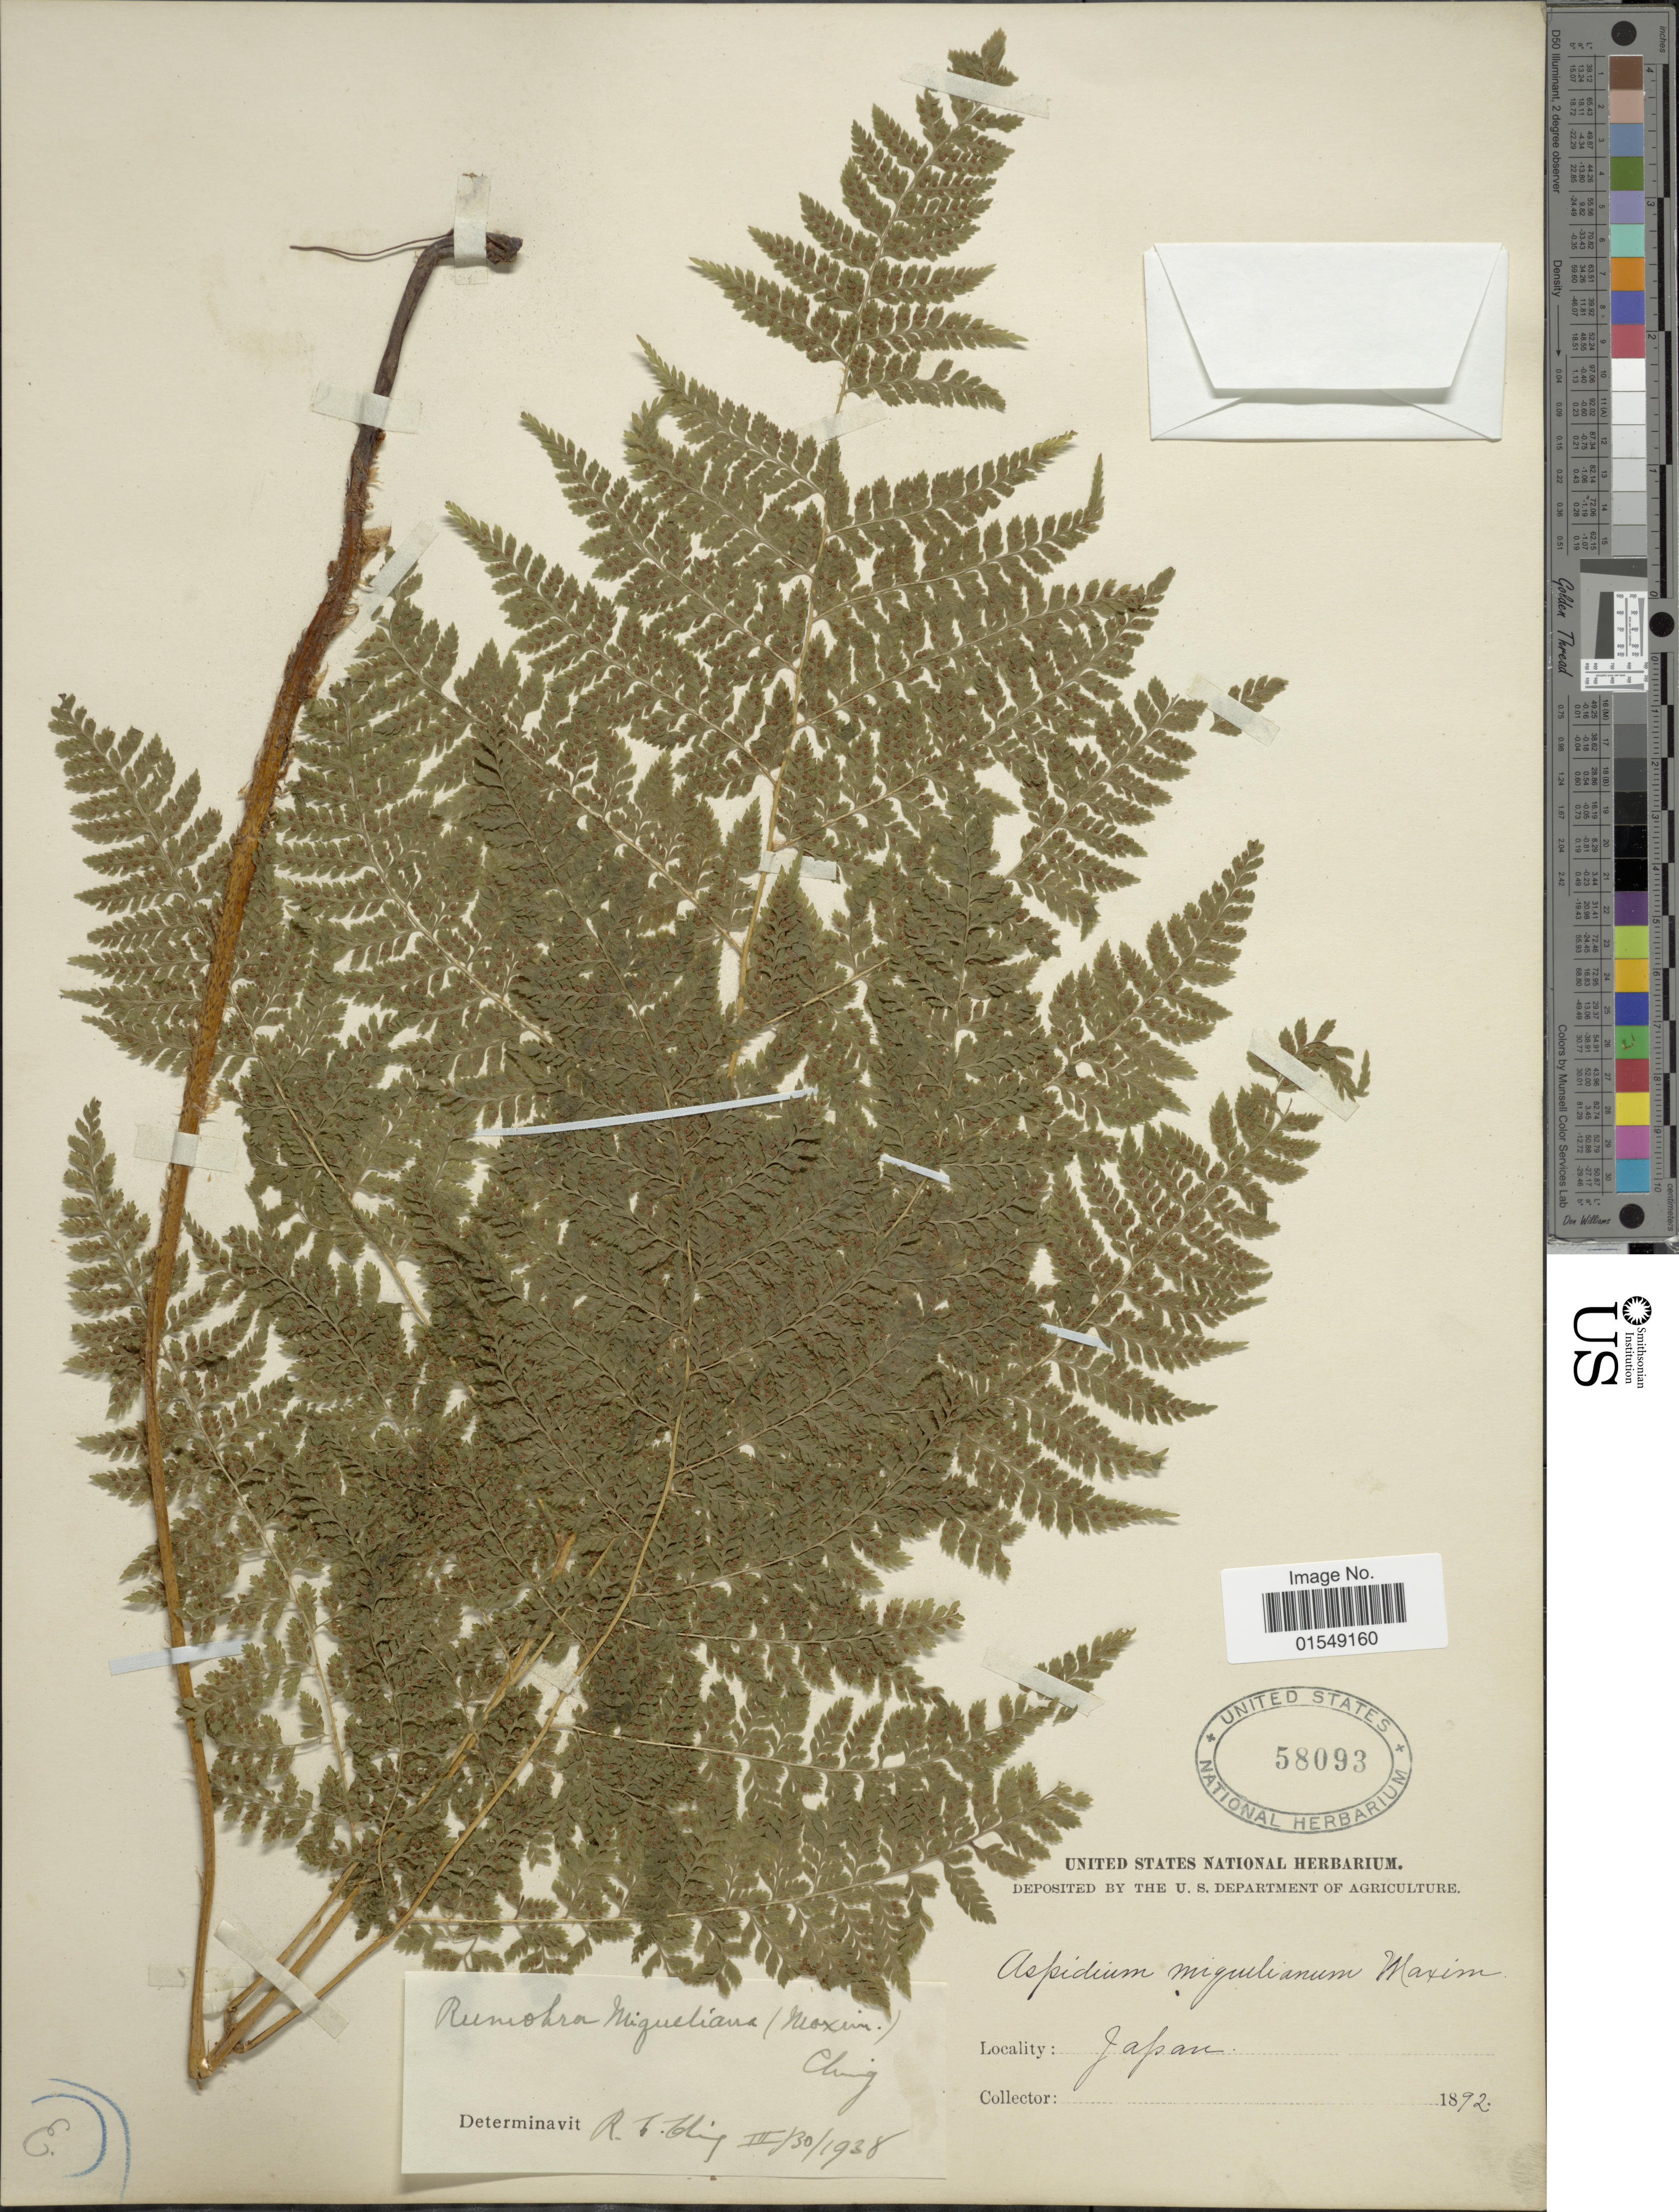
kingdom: Plantae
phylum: Tracheophyta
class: Polypodiopsida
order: Polypodiales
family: Dryopteridaceae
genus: Arachniodes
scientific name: Arachniodes miqueliana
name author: (Maxim. ex Franch. & Sav.) Ohwi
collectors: U.S. National Herbarium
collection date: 1892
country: Japan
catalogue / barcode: US 58093